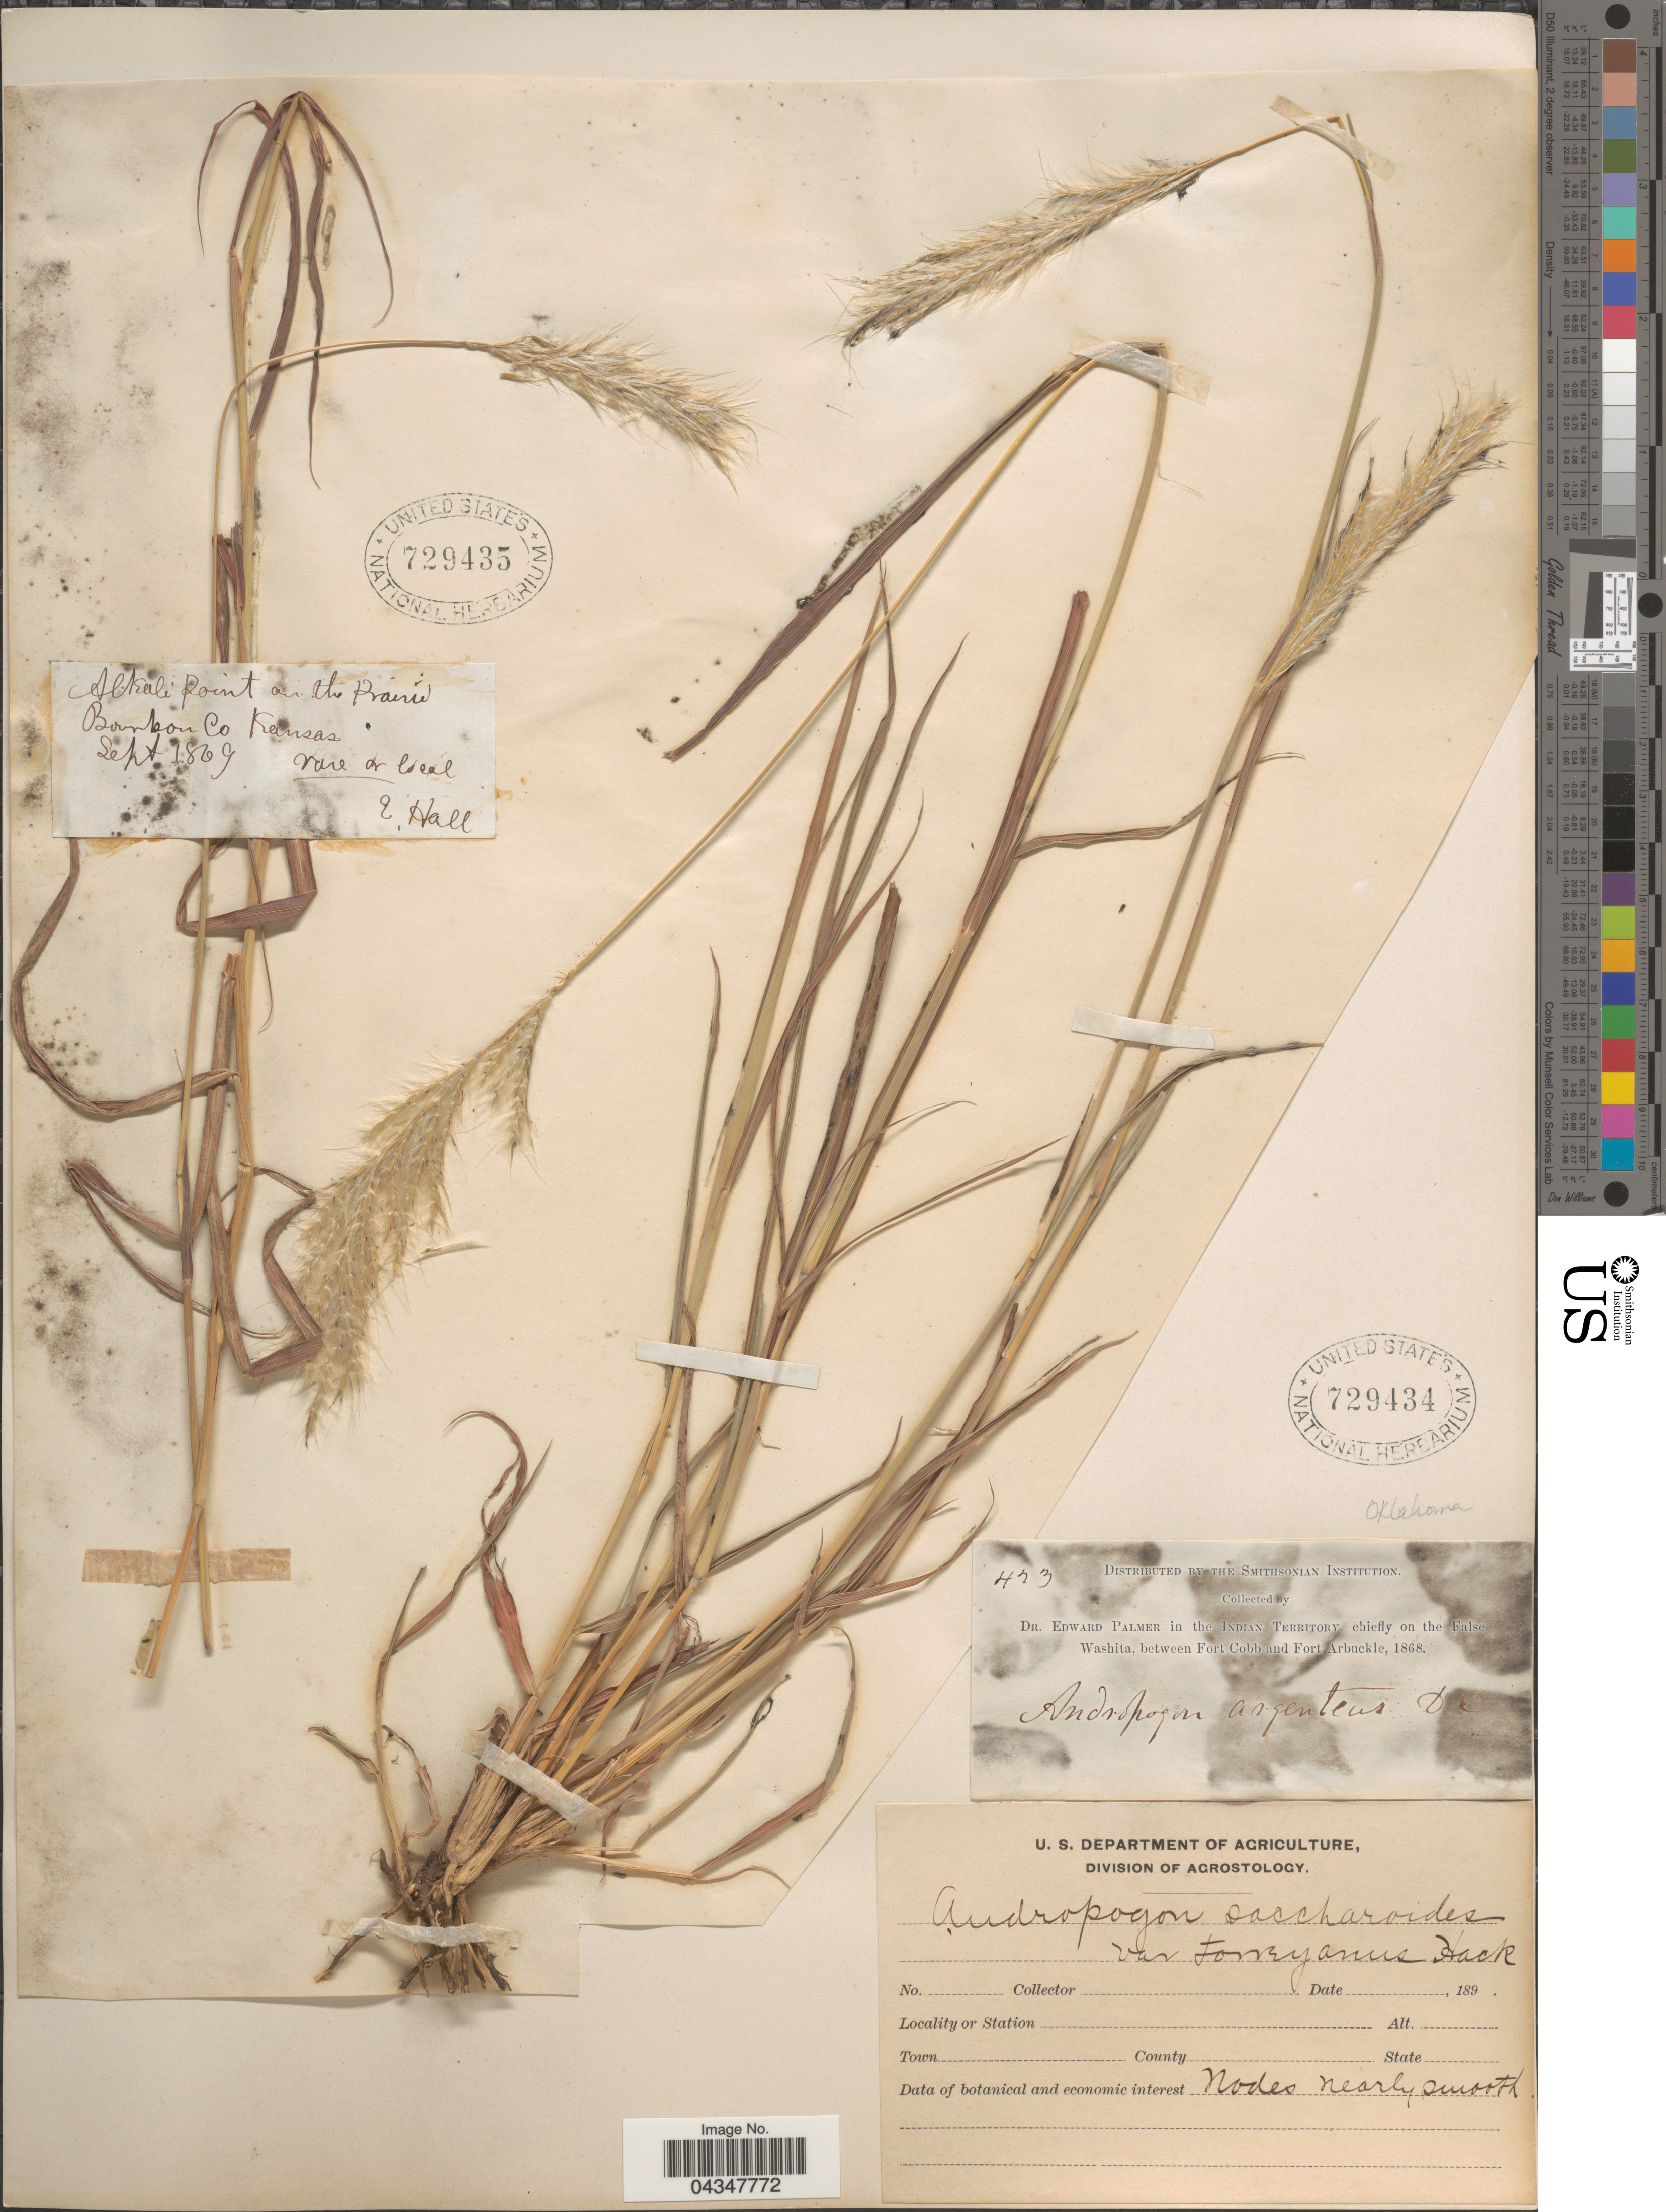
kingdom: Plantae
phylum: Tracheophyta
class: Liliopsida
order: Poales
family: Poaceae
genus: Bothriochloa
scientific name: Bothriochloa saccharoides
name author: (Sw.) Rydb.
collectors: E. Palmer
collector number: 423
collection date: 1868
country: United States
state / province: Oklahoma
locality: In the Indian Territory.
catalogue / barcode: US 729434-2